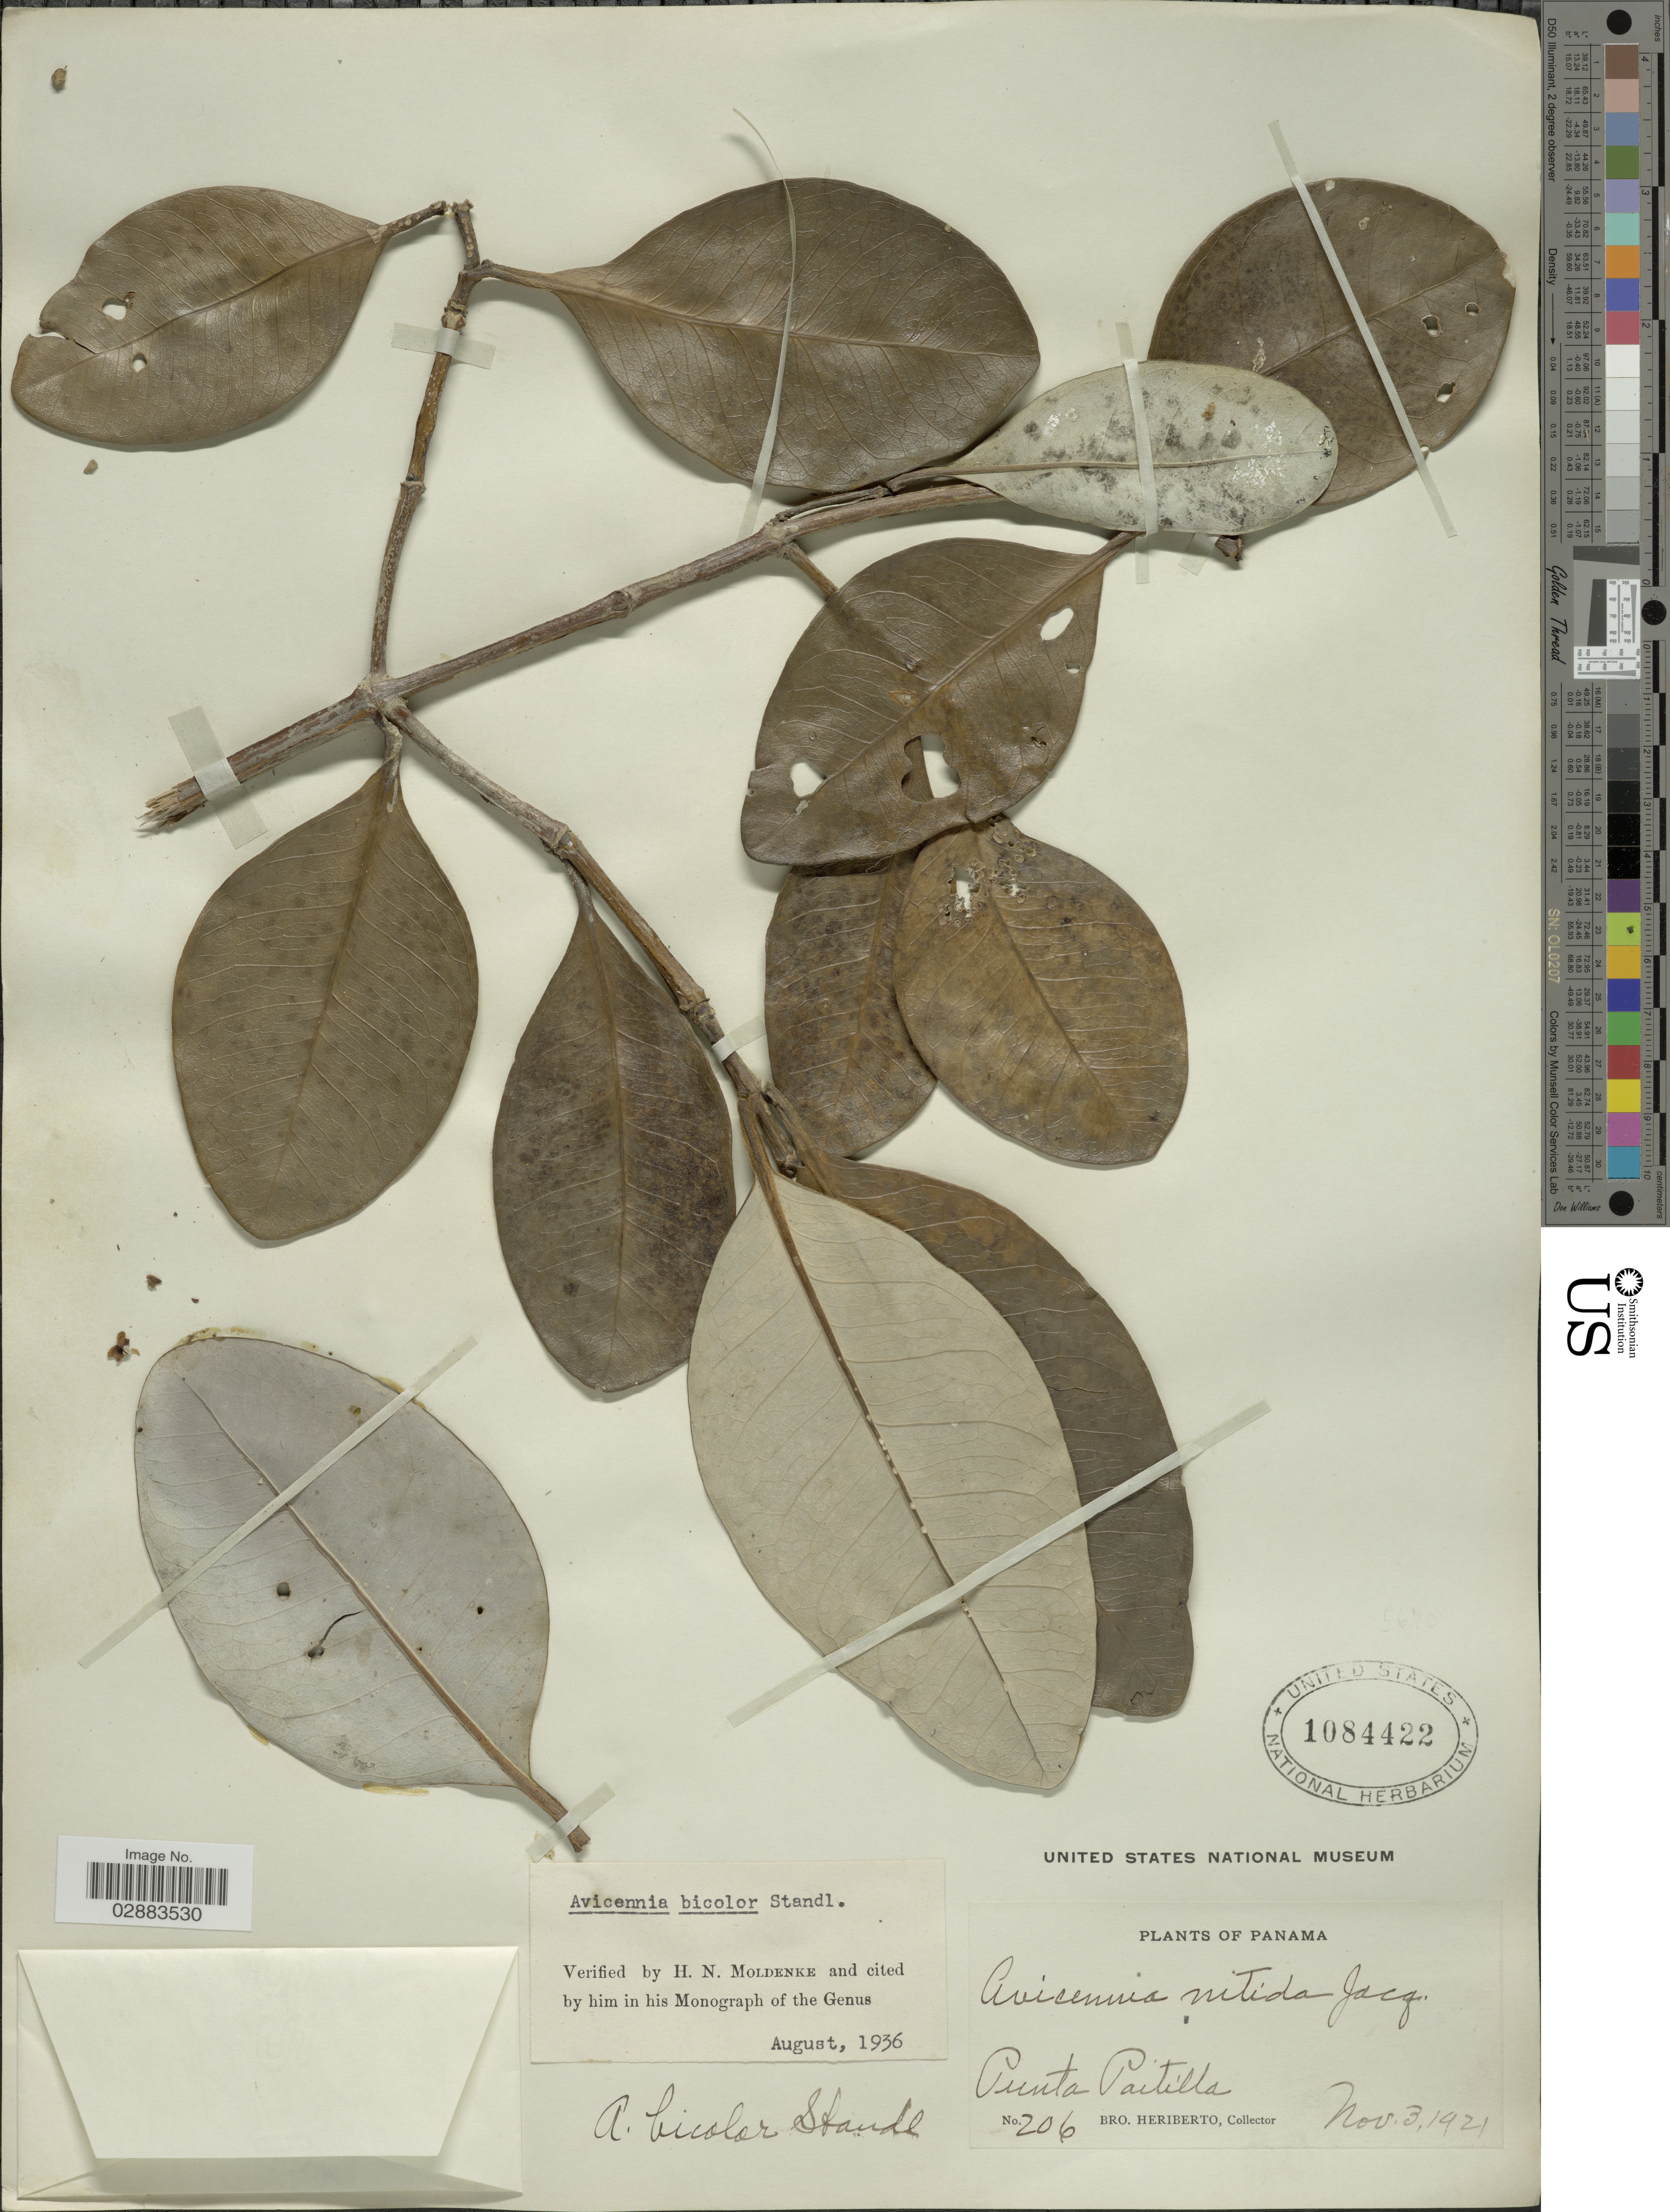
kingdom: Plantae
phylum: Tracheophyta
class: Magnoliopsida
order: Lamiales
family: Acanthaceae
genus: Avicennia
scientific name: Avicennia bicolor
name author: Standl.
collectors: B. Heriberto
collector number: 206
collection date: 1921-11-03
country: Panama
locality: Punta Paitilla.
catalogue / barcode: US 1084422